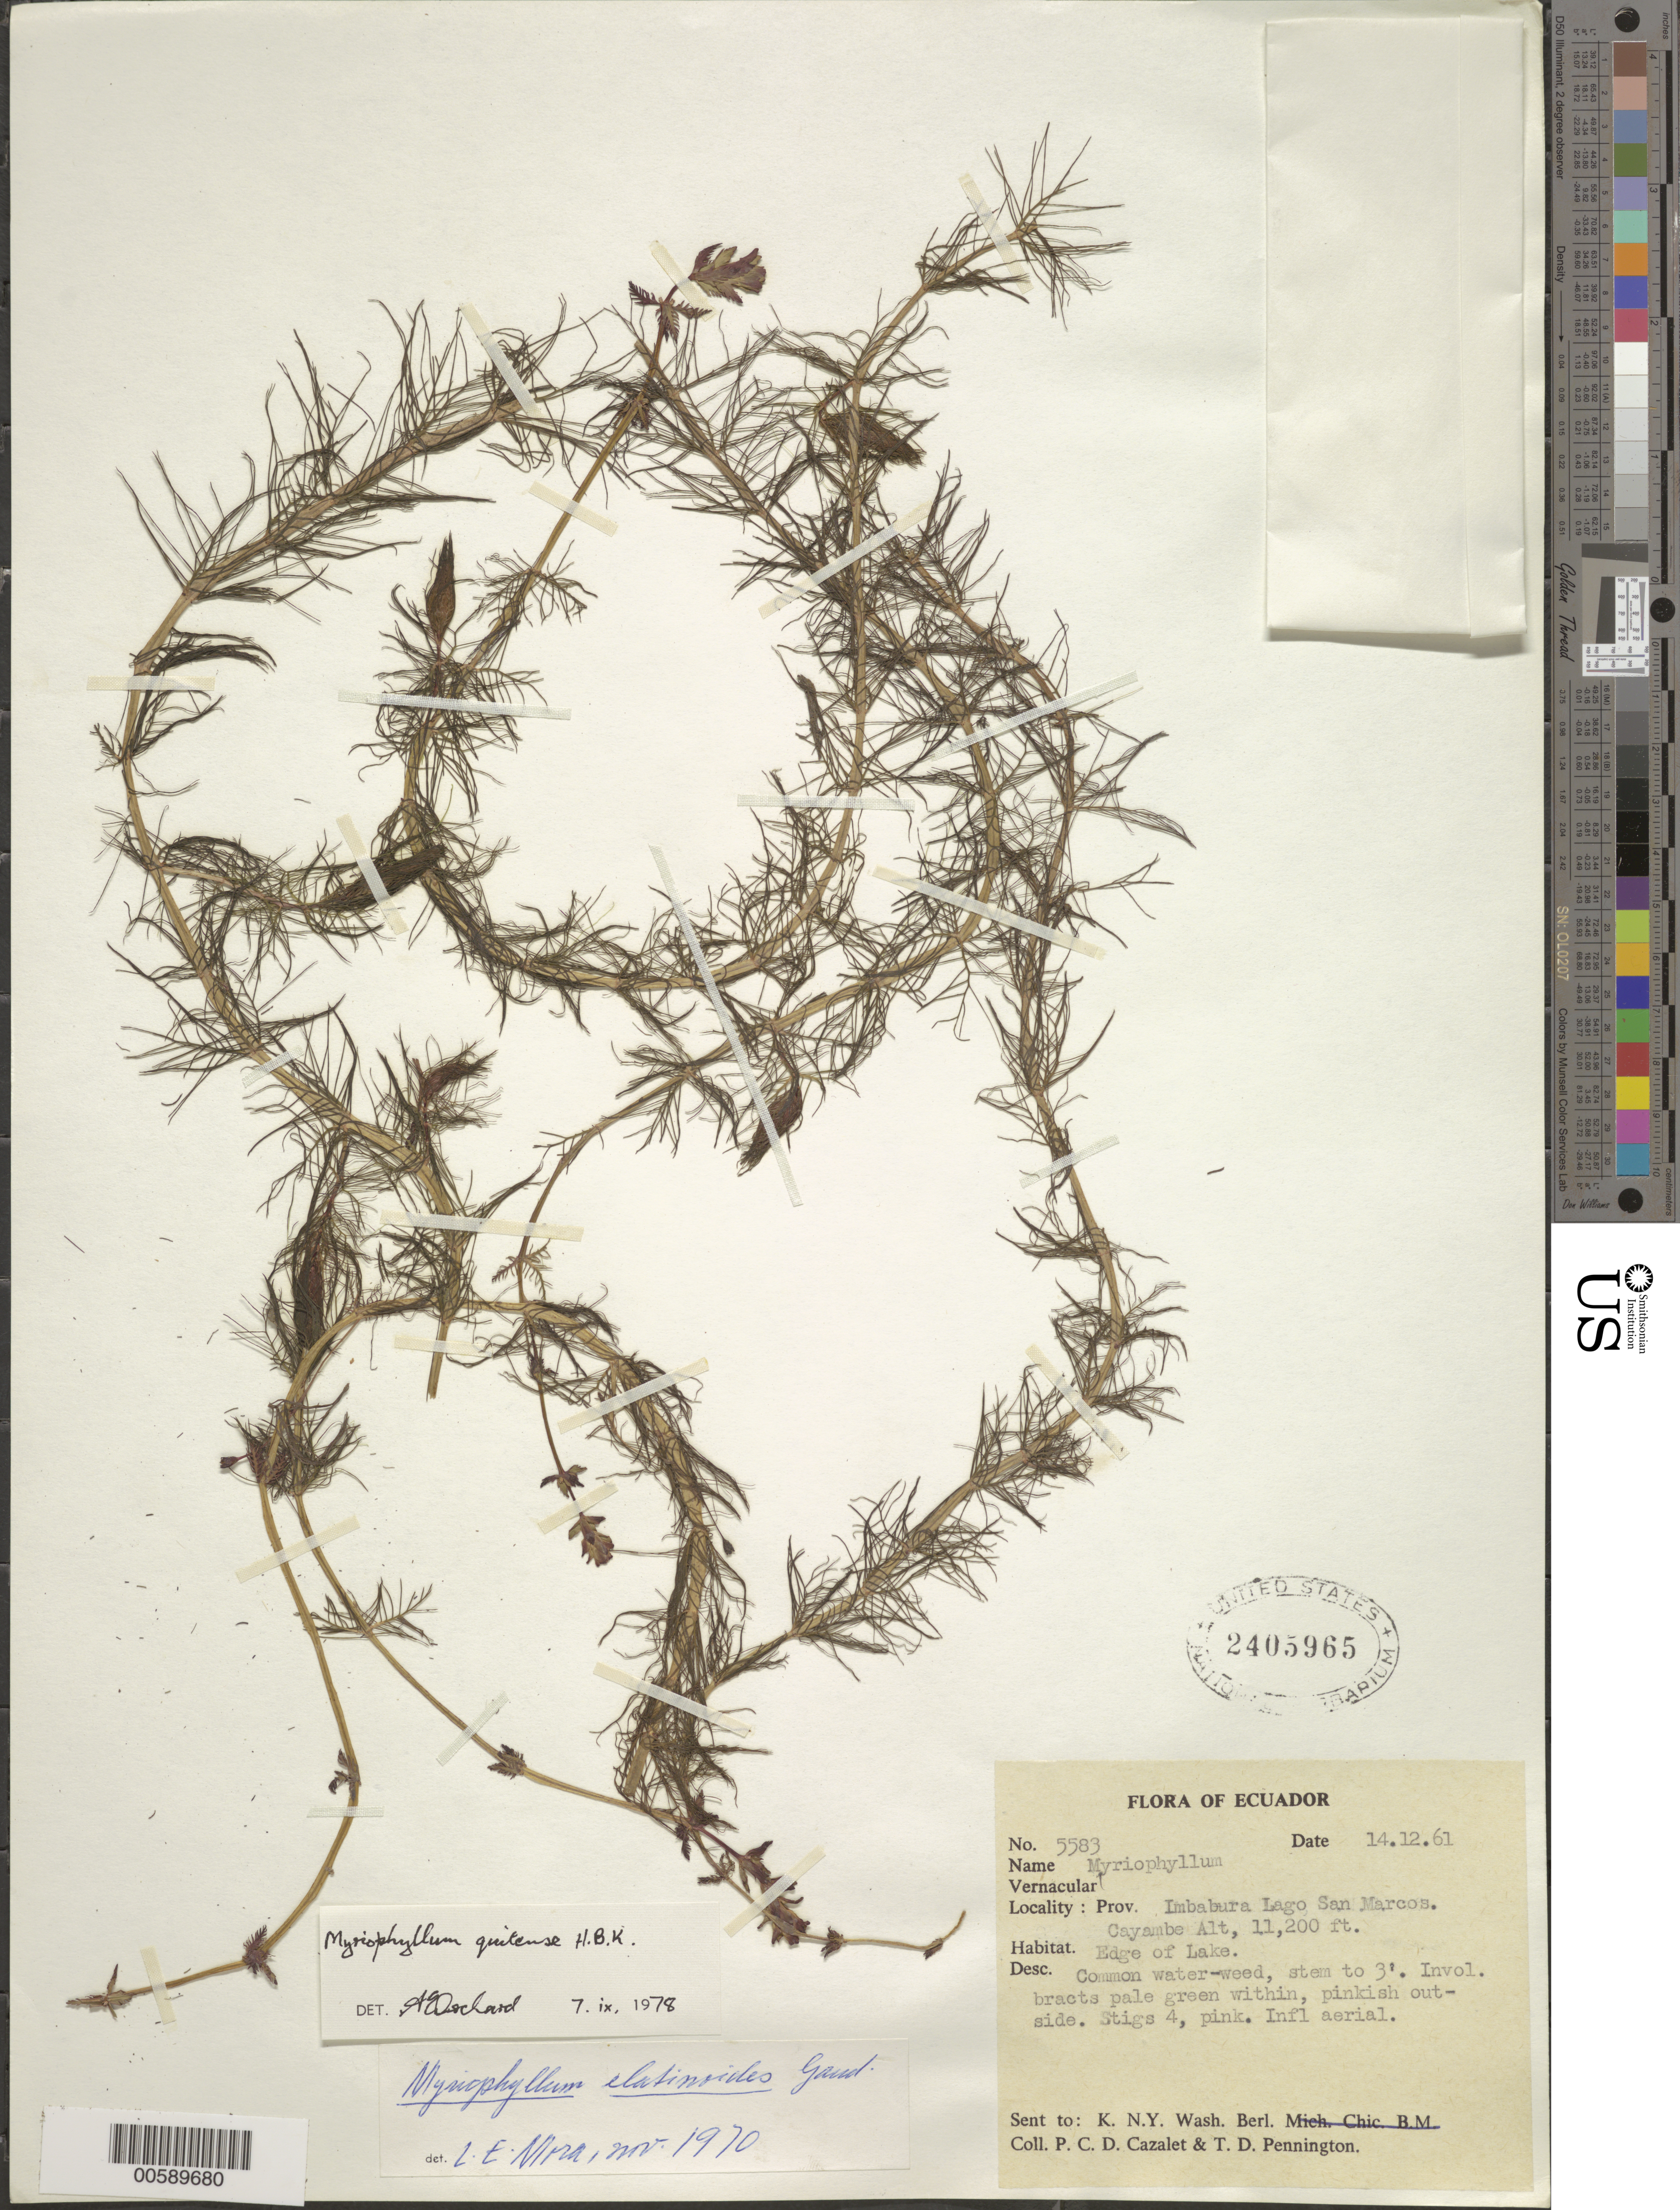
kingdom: Plantae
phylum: Tracheophyta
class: Magnoliopsida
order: Saxifragales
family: Haloragaceae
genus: Myriophyllum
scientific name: Myriophyllum quitense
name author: Kunth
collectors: P. C. D. Cazalet & T. D. Pennington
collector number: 5583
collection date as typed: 14 Dec 1961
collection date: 1961-12-14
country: Ecuador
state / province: Imbabura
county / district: Lago San Marcos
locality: Cayambe.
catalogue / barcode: US 2405965